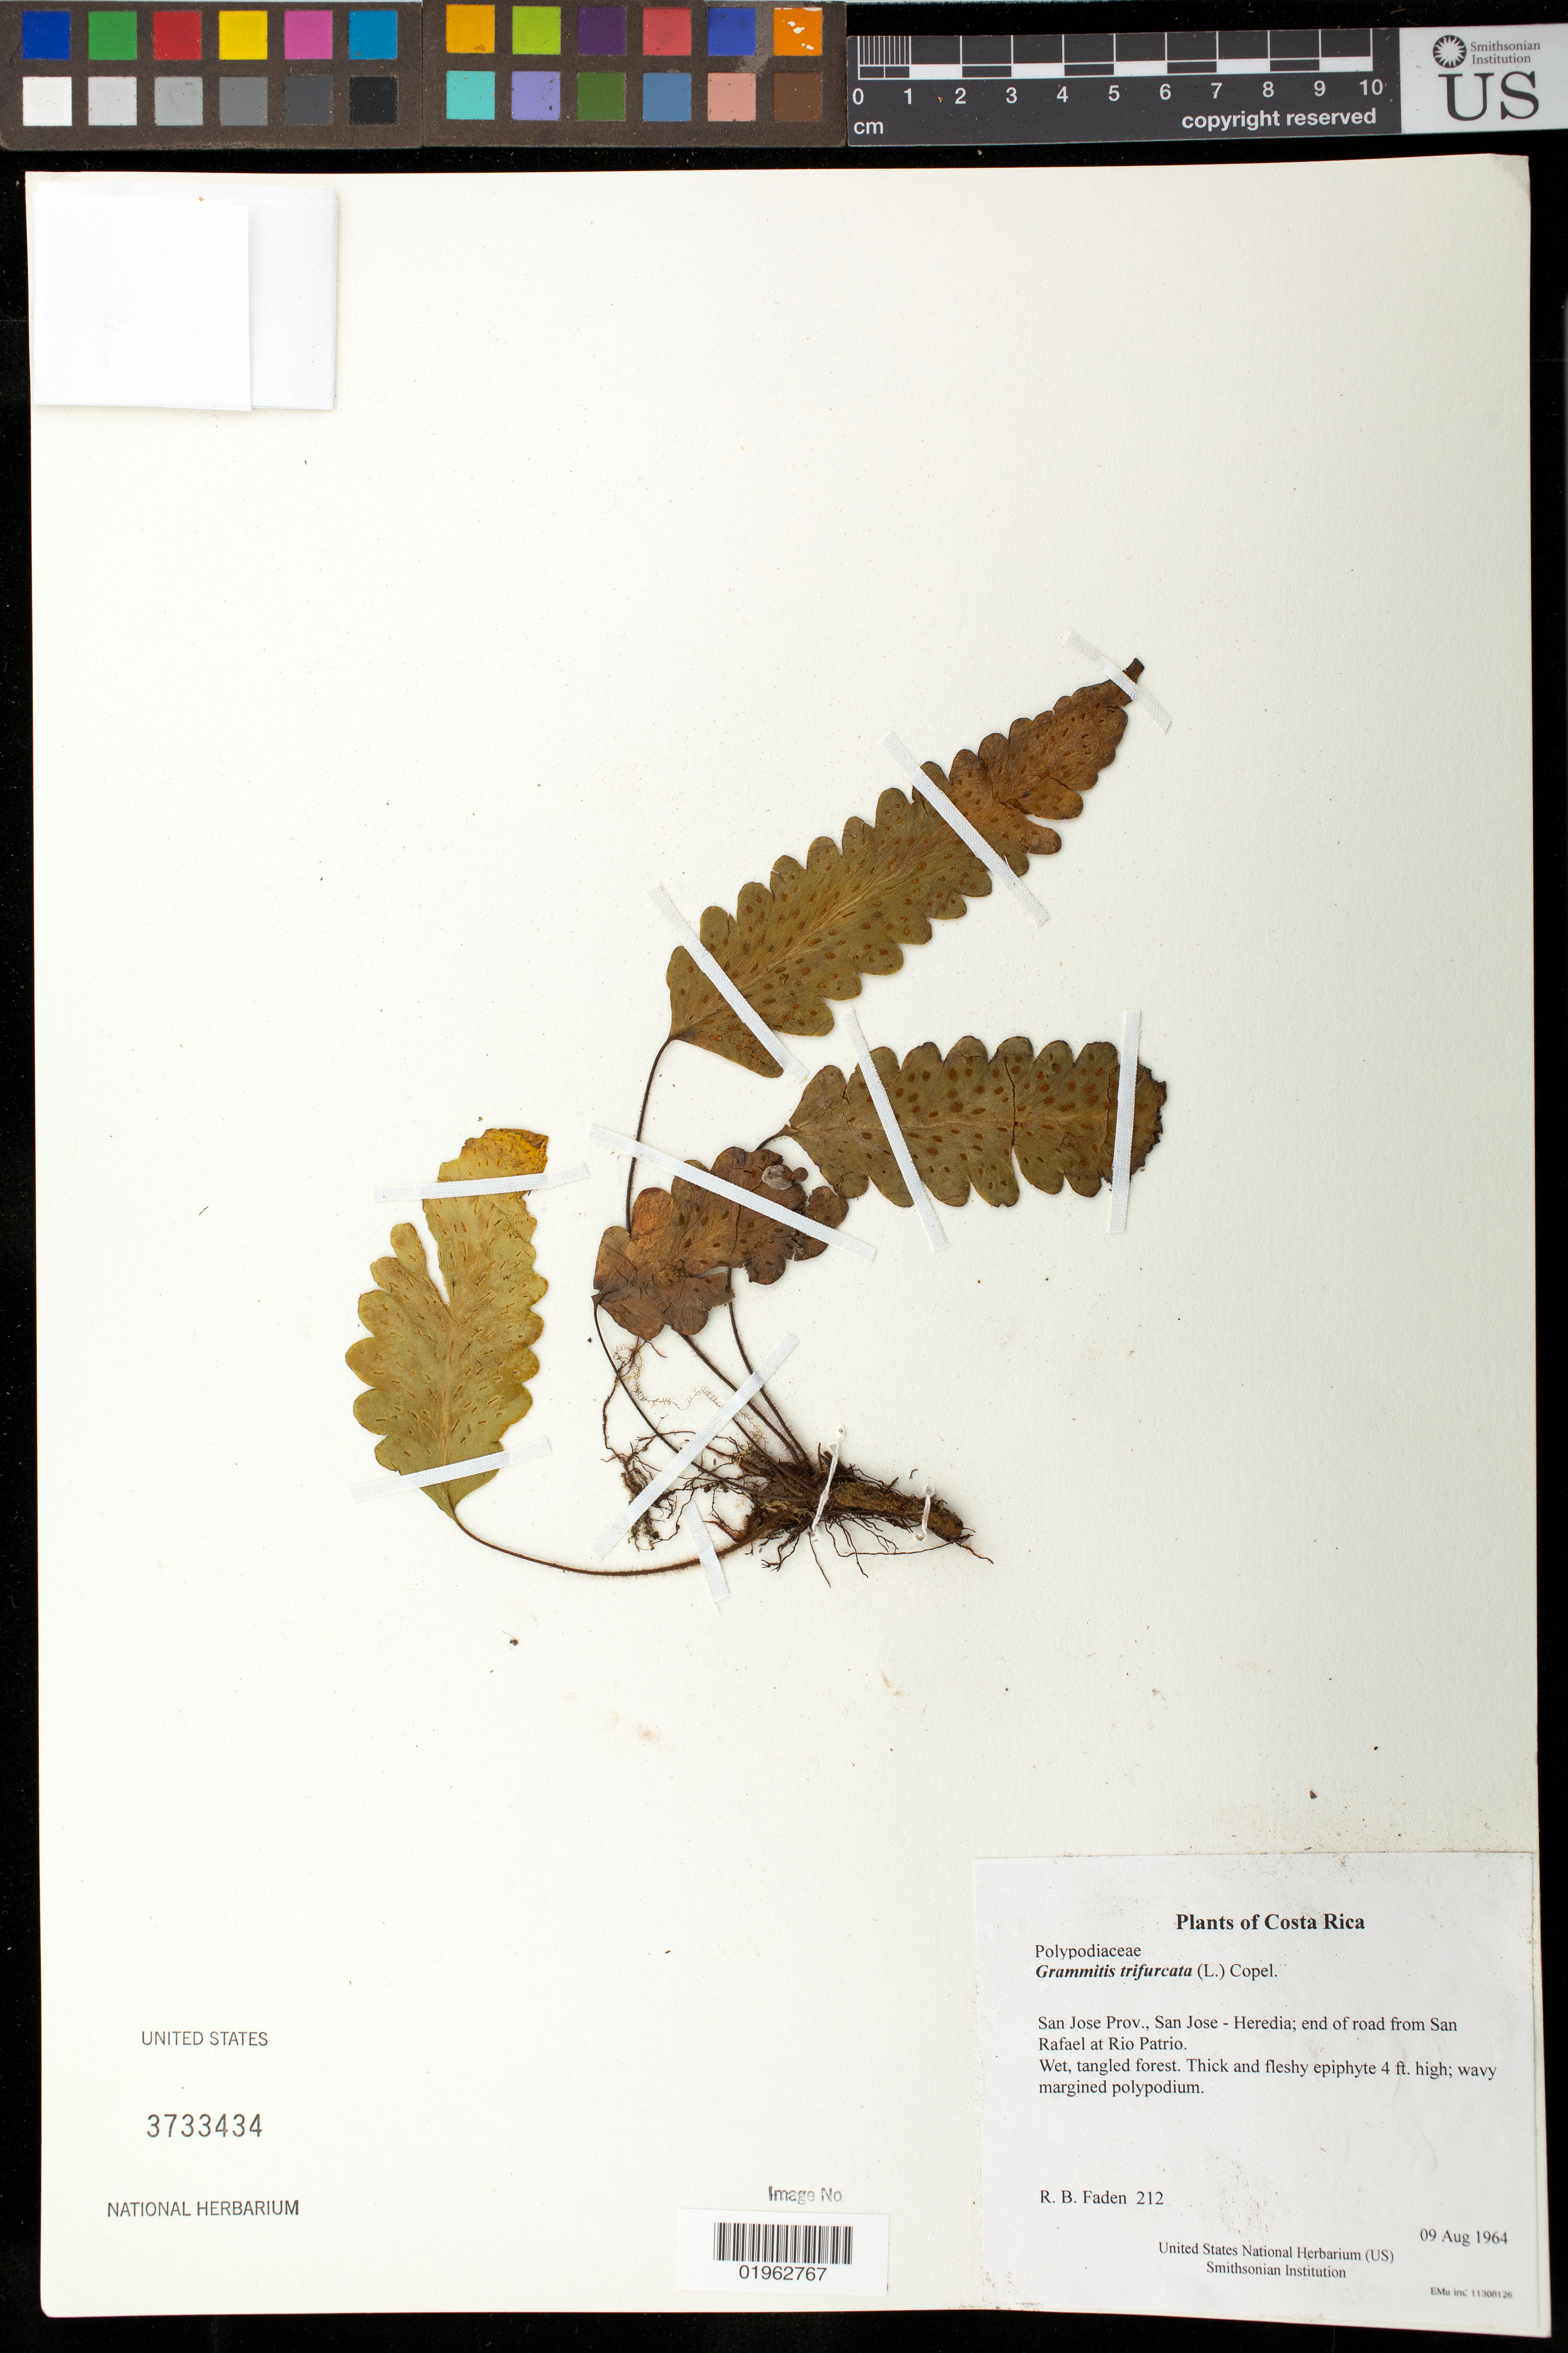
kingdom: Plantae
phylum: Tracheophyta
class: Polypodiopsida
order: Polypodiales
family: Polypodiaceae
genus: Grammitis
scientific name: Grammitis trifurcata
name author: (L.) Copel.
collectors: R. B. Faden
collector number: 212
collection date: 1964-08-09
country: Costa Rica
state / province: San Jose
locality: San Jose - Heredia; end of road from San Rafael at Rio Patrio.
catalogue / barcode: US 3733434